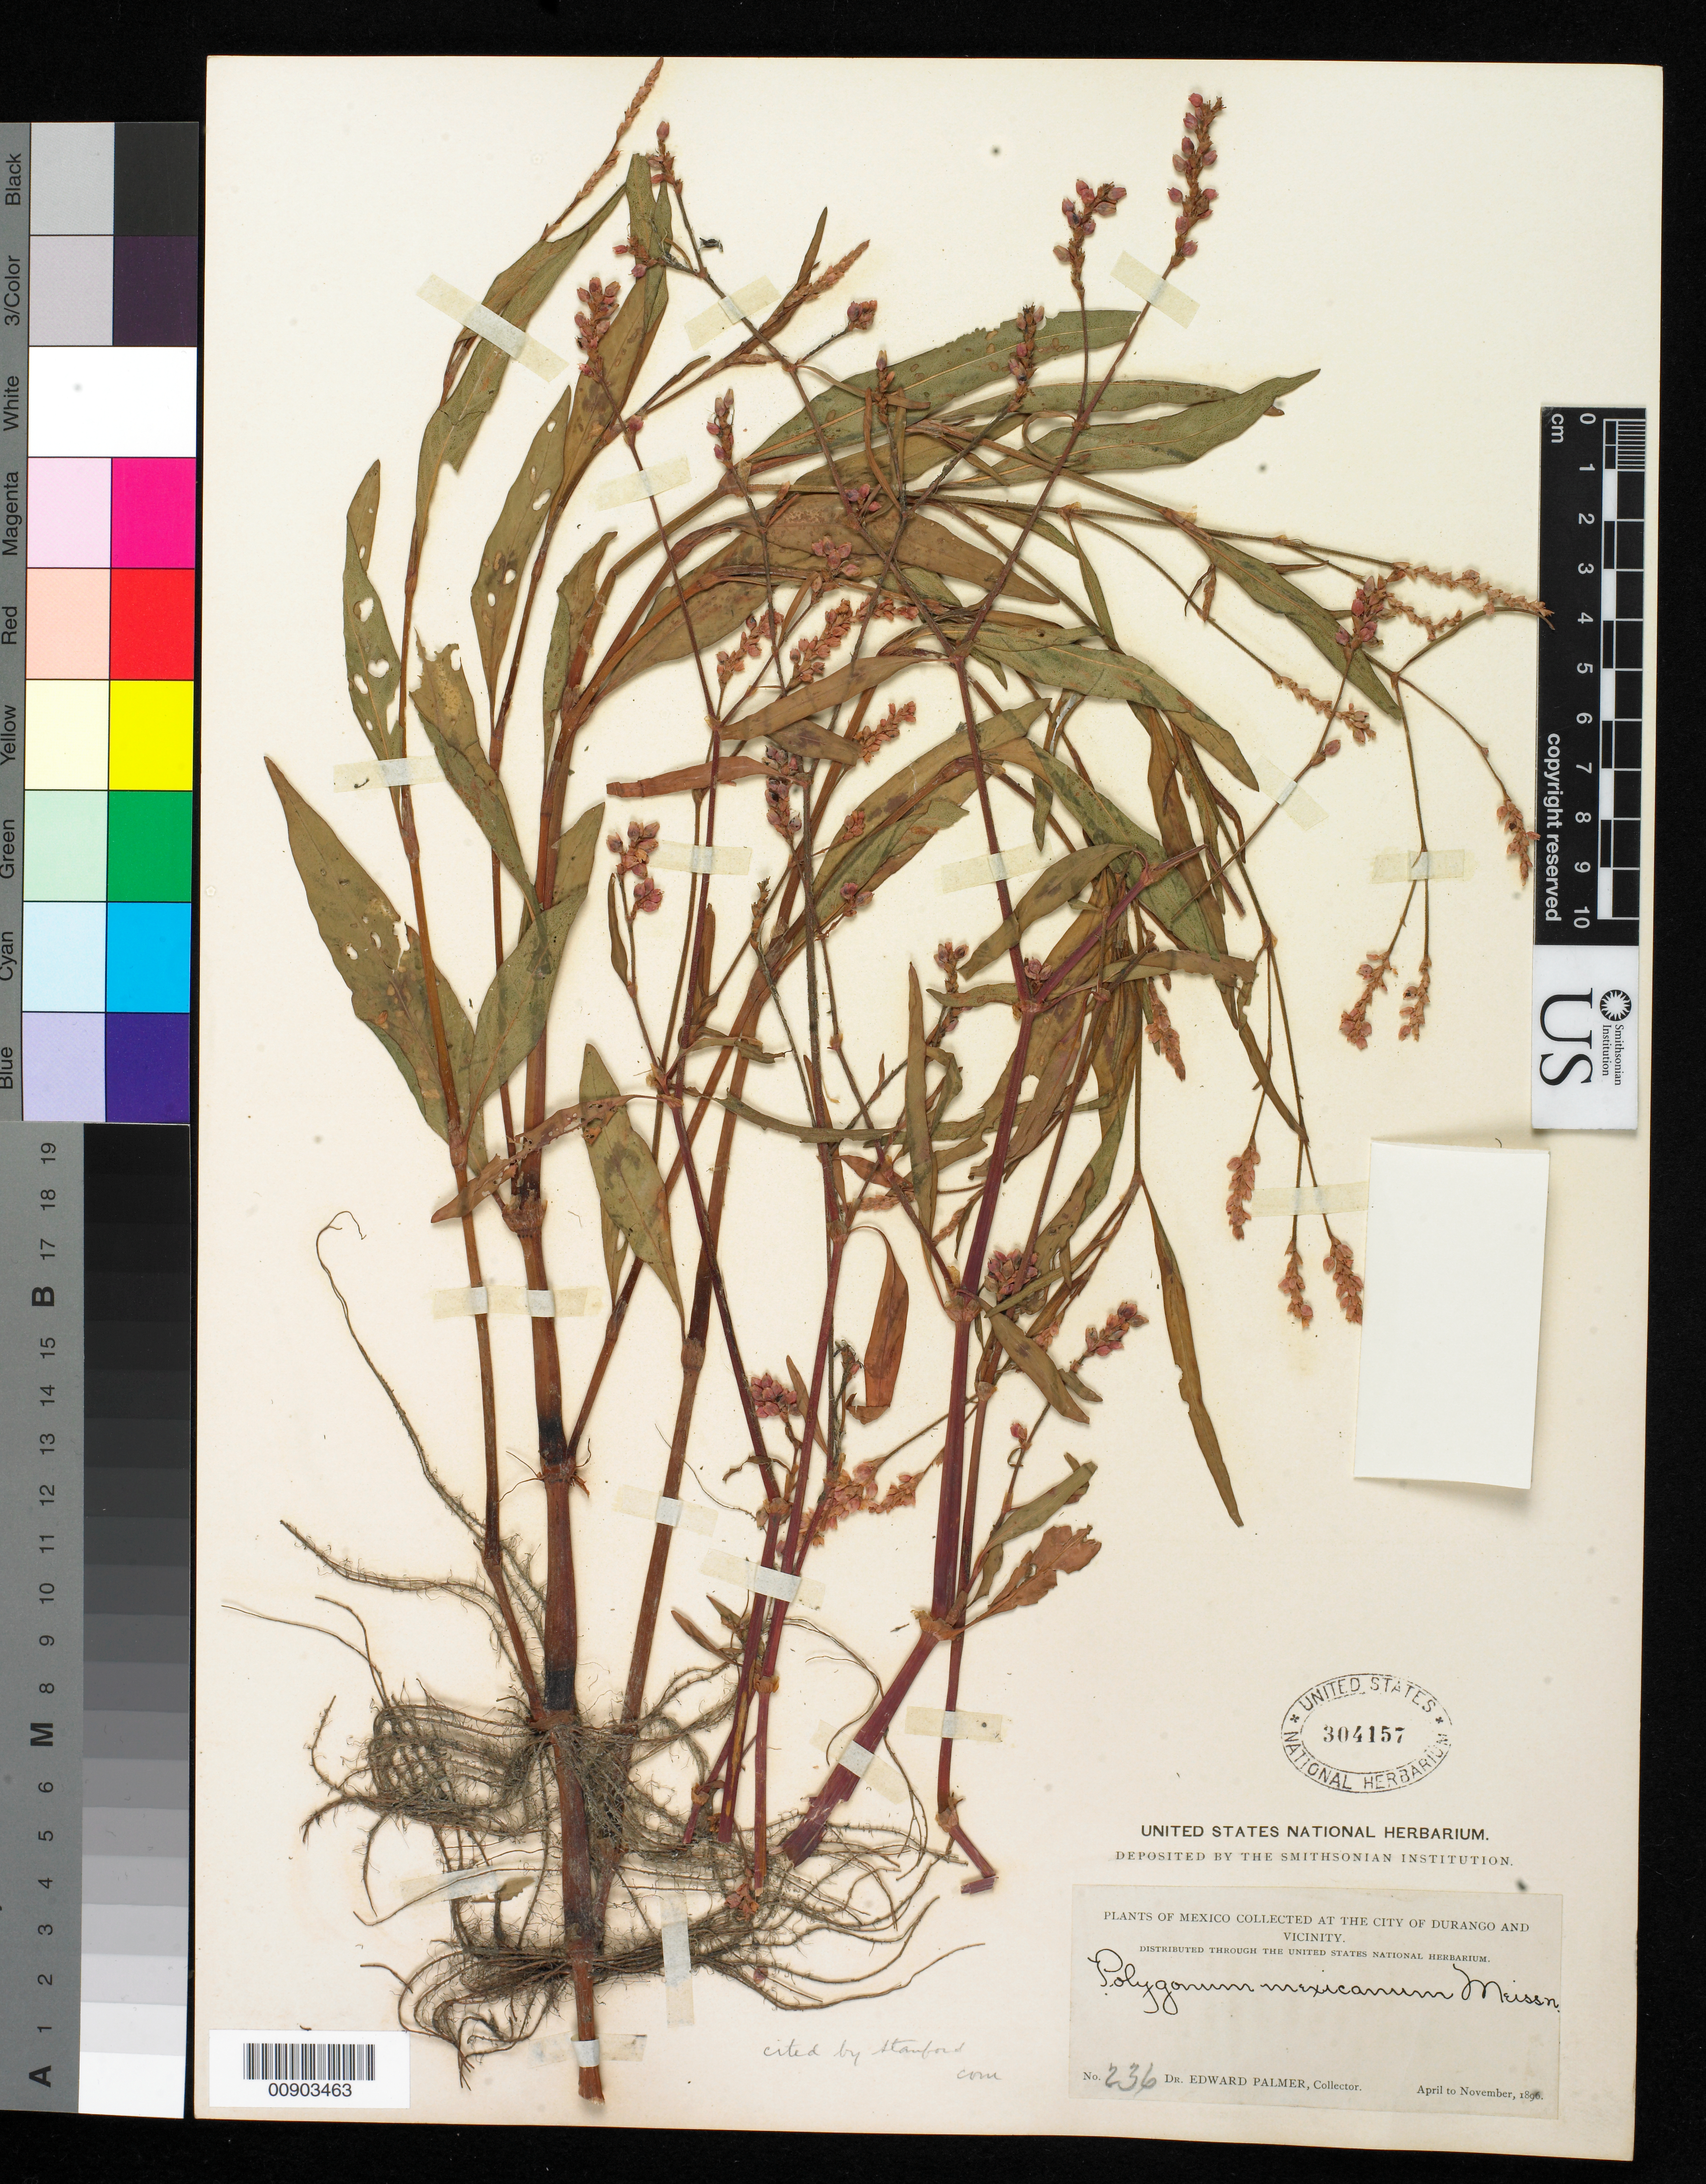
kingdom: Plantae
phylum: Tracheophyta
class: Magnoliopsida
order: Caryophyllales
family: Polygonaceae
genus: Polygonum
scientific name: Polygonum mexicanum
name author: Small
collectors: E. Palmer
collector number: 236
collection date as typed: Apr 1896 to -- Nov 1896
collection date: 1896-04/1896-11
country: Mexico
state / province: Durango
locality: City of Durango and vicinity.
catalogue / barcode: US 304157